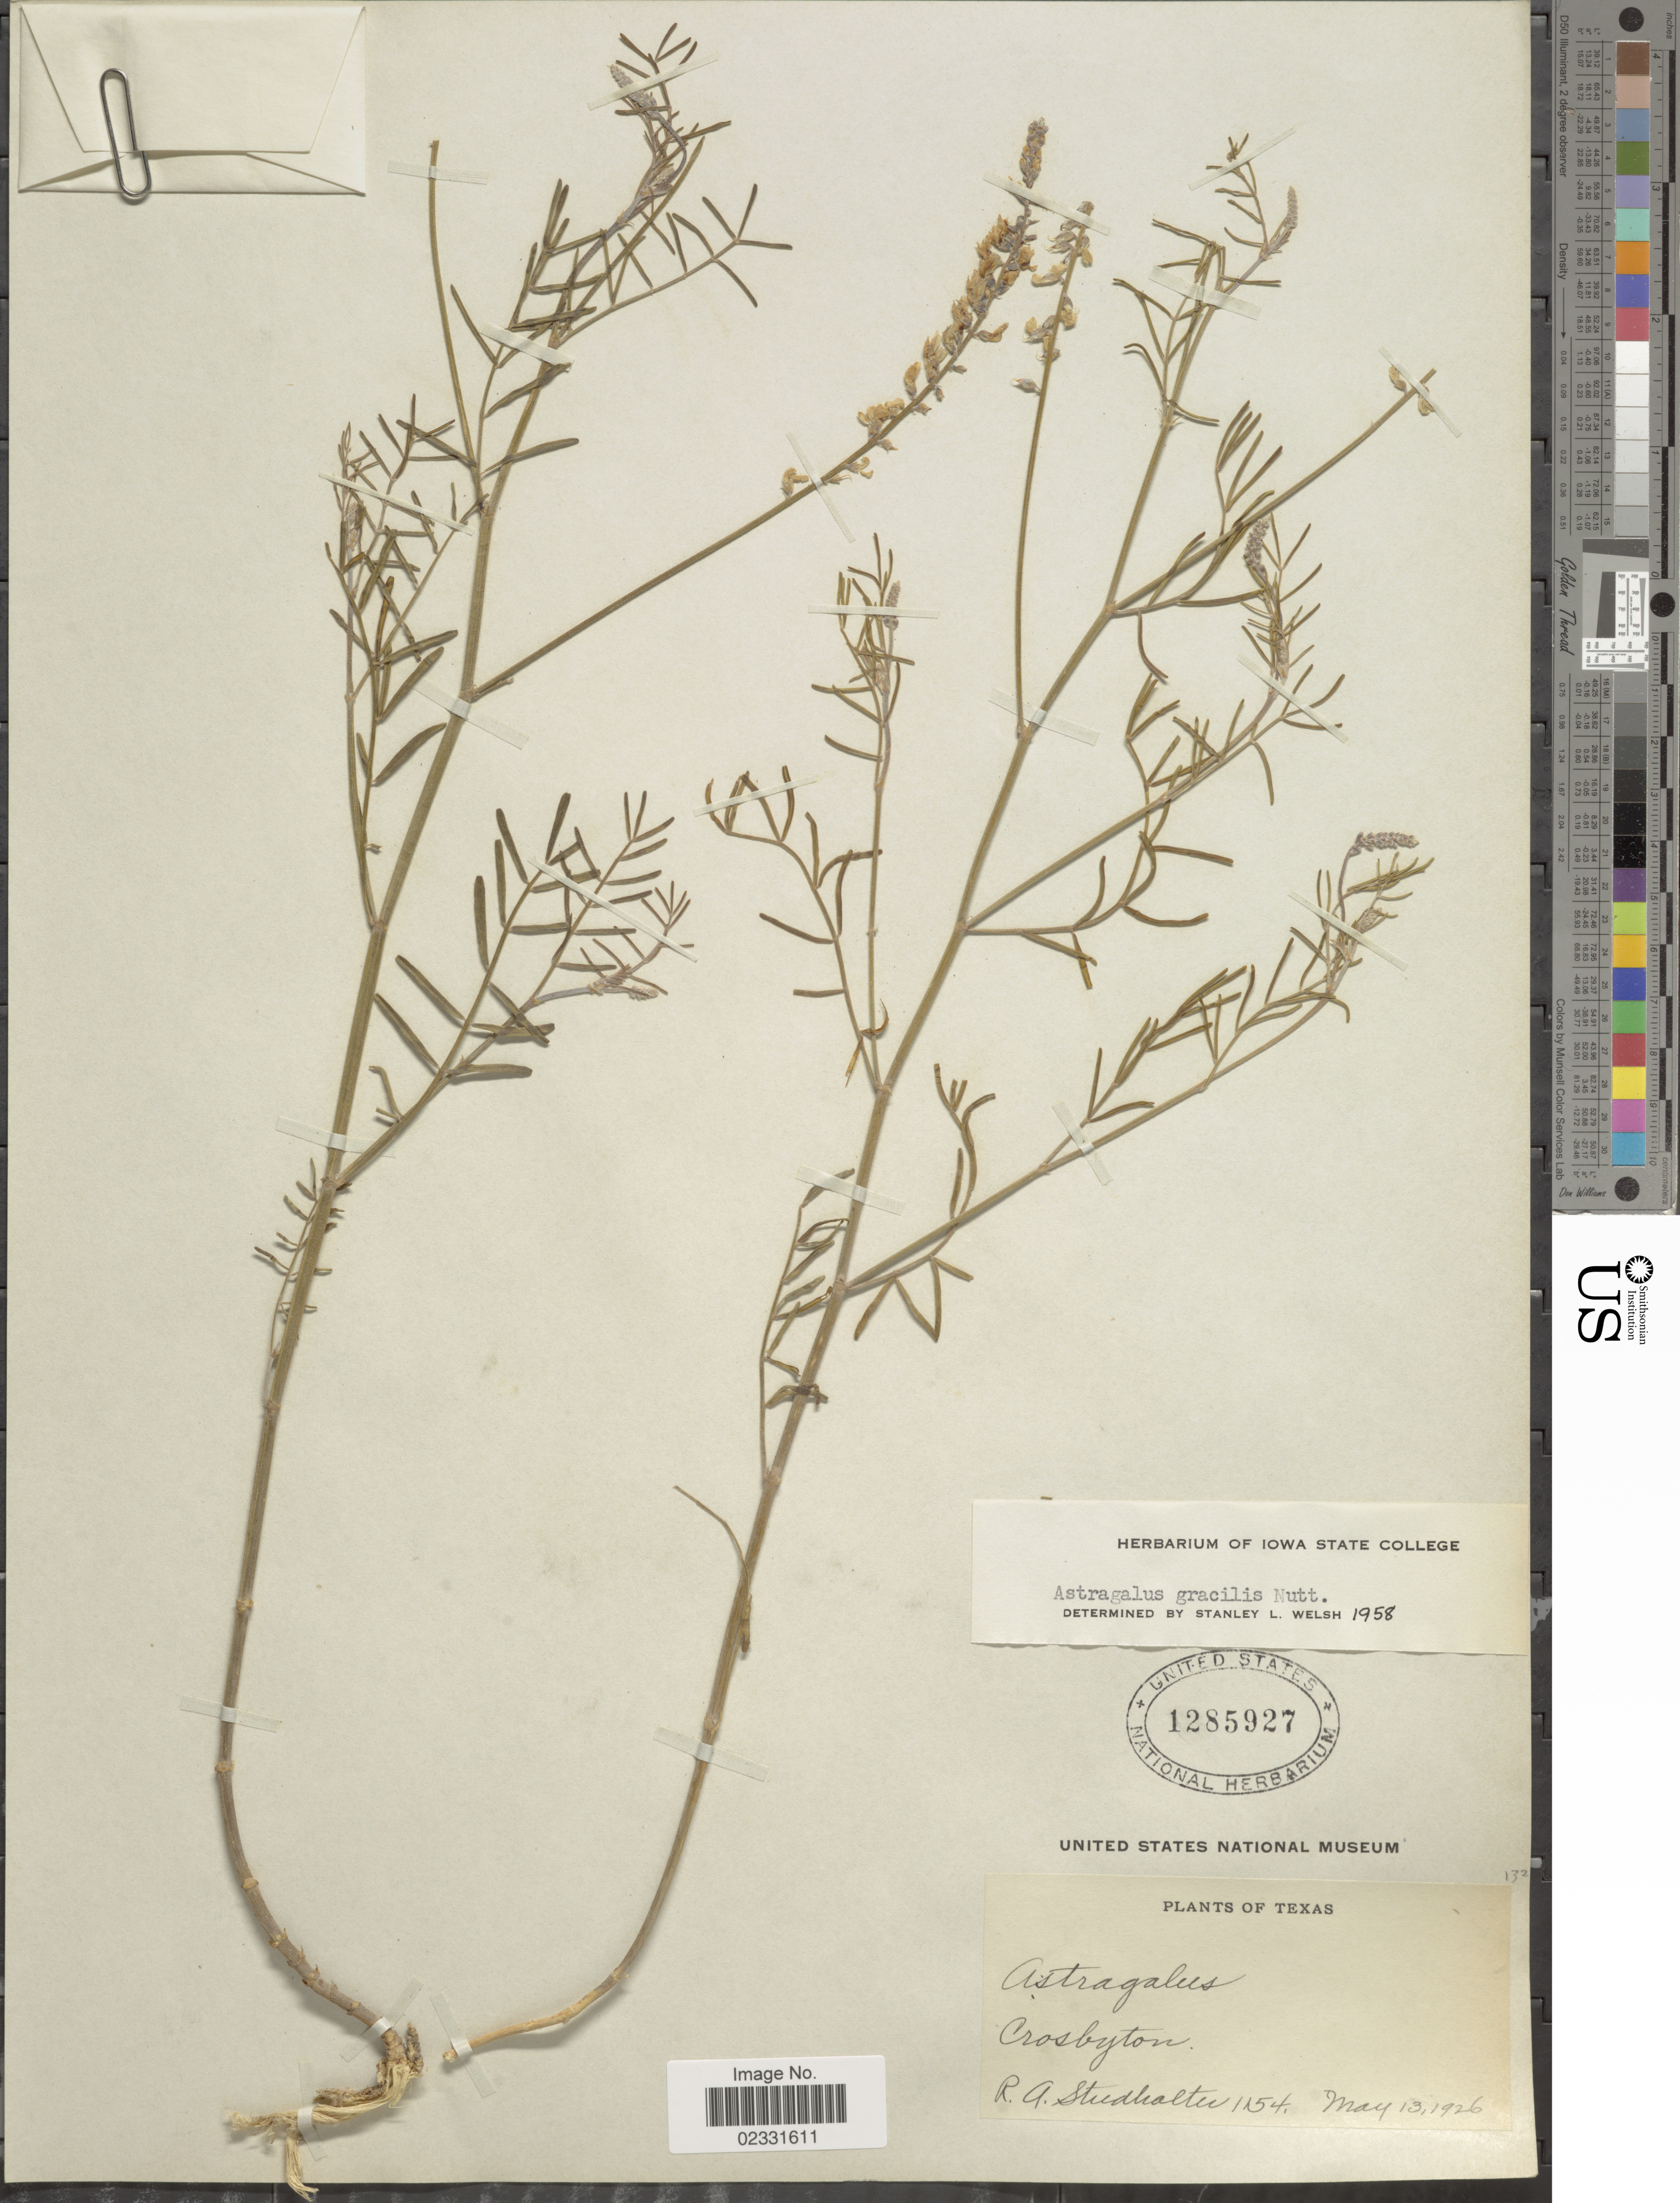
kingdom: Plantae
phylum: Tracheophyta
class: Magnoliopsida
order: Fabales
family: Fabaceae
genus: Astragalus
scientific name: Astragalus gracilis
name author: Nutt.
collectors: R. Studhalter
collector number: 1154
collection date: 1926-05-13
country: United States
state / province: Texas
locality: Crosbyton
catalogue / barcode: US 1285927